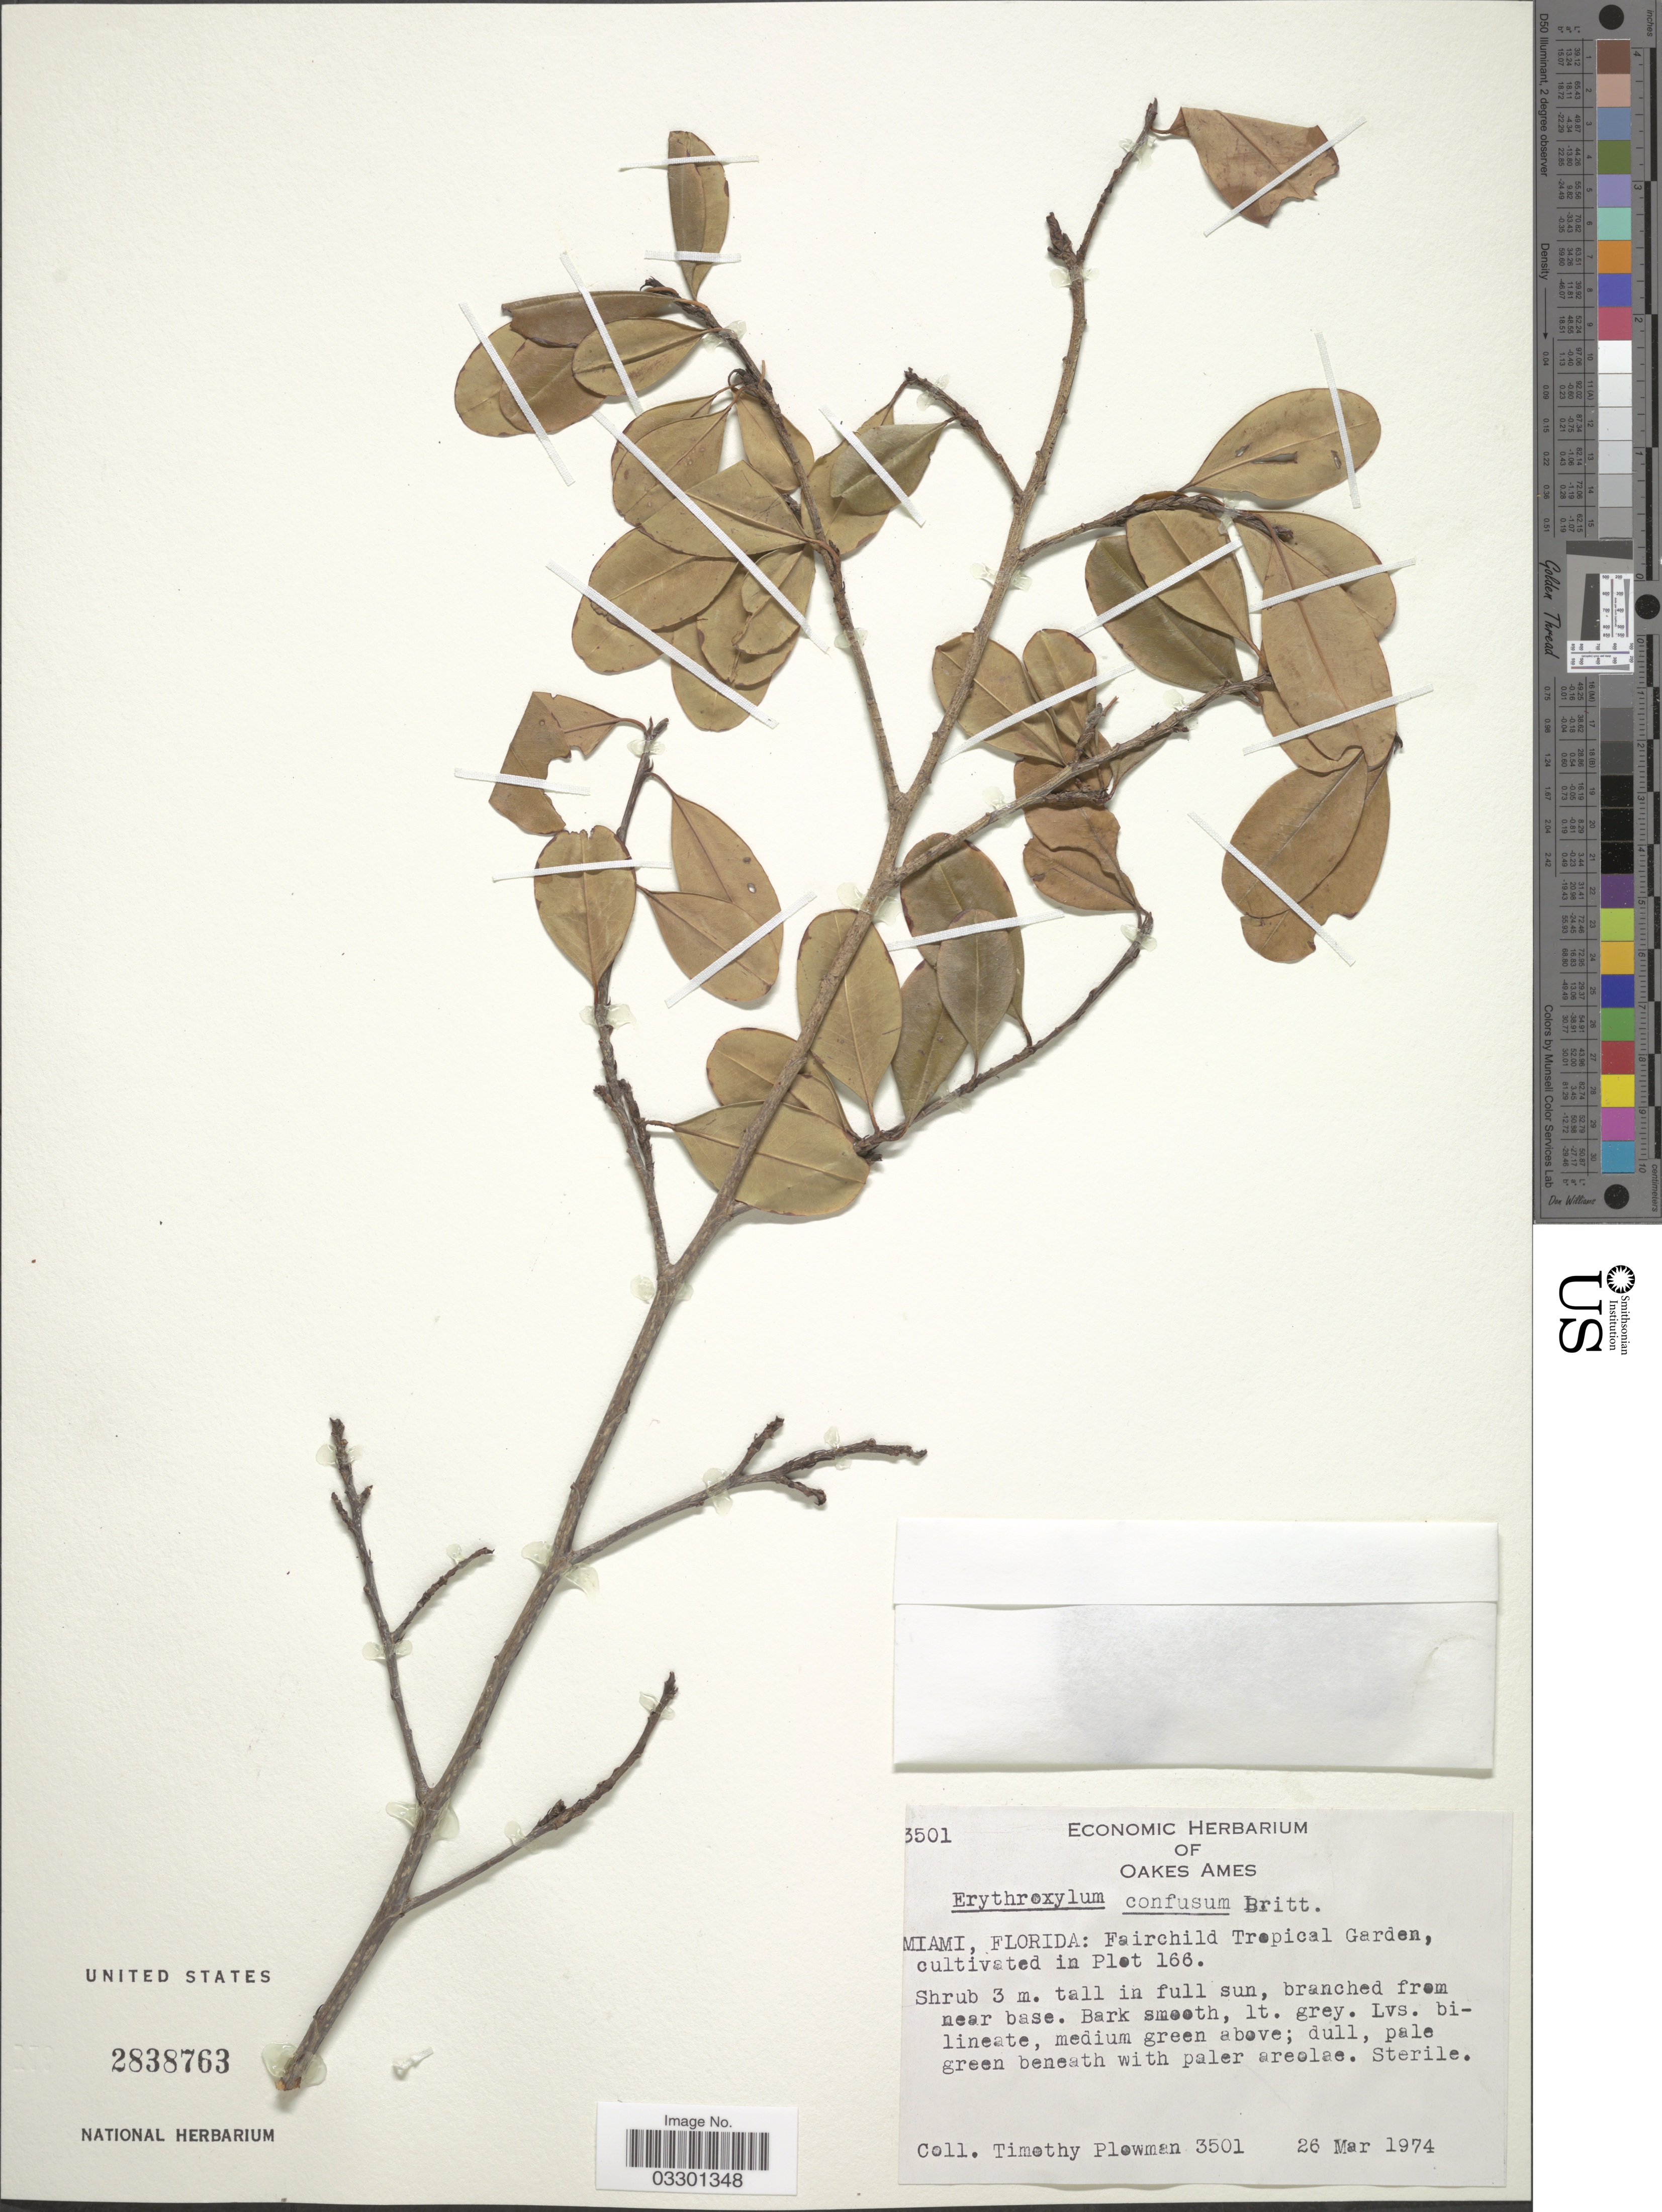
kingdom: Plantae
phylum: Tracheophyta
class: Magnoliopsida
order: Malpighiales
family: Erythroxylaceae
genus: Erythroxylum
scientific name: Erythroxylum confusum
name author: Britton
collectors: T. Plowman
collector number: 3501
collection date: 1974-03-26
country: United States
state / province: Florida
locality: Miami: Fairchild Tropical Garden, cultivated in Plot 166.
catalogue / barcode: US 2838763